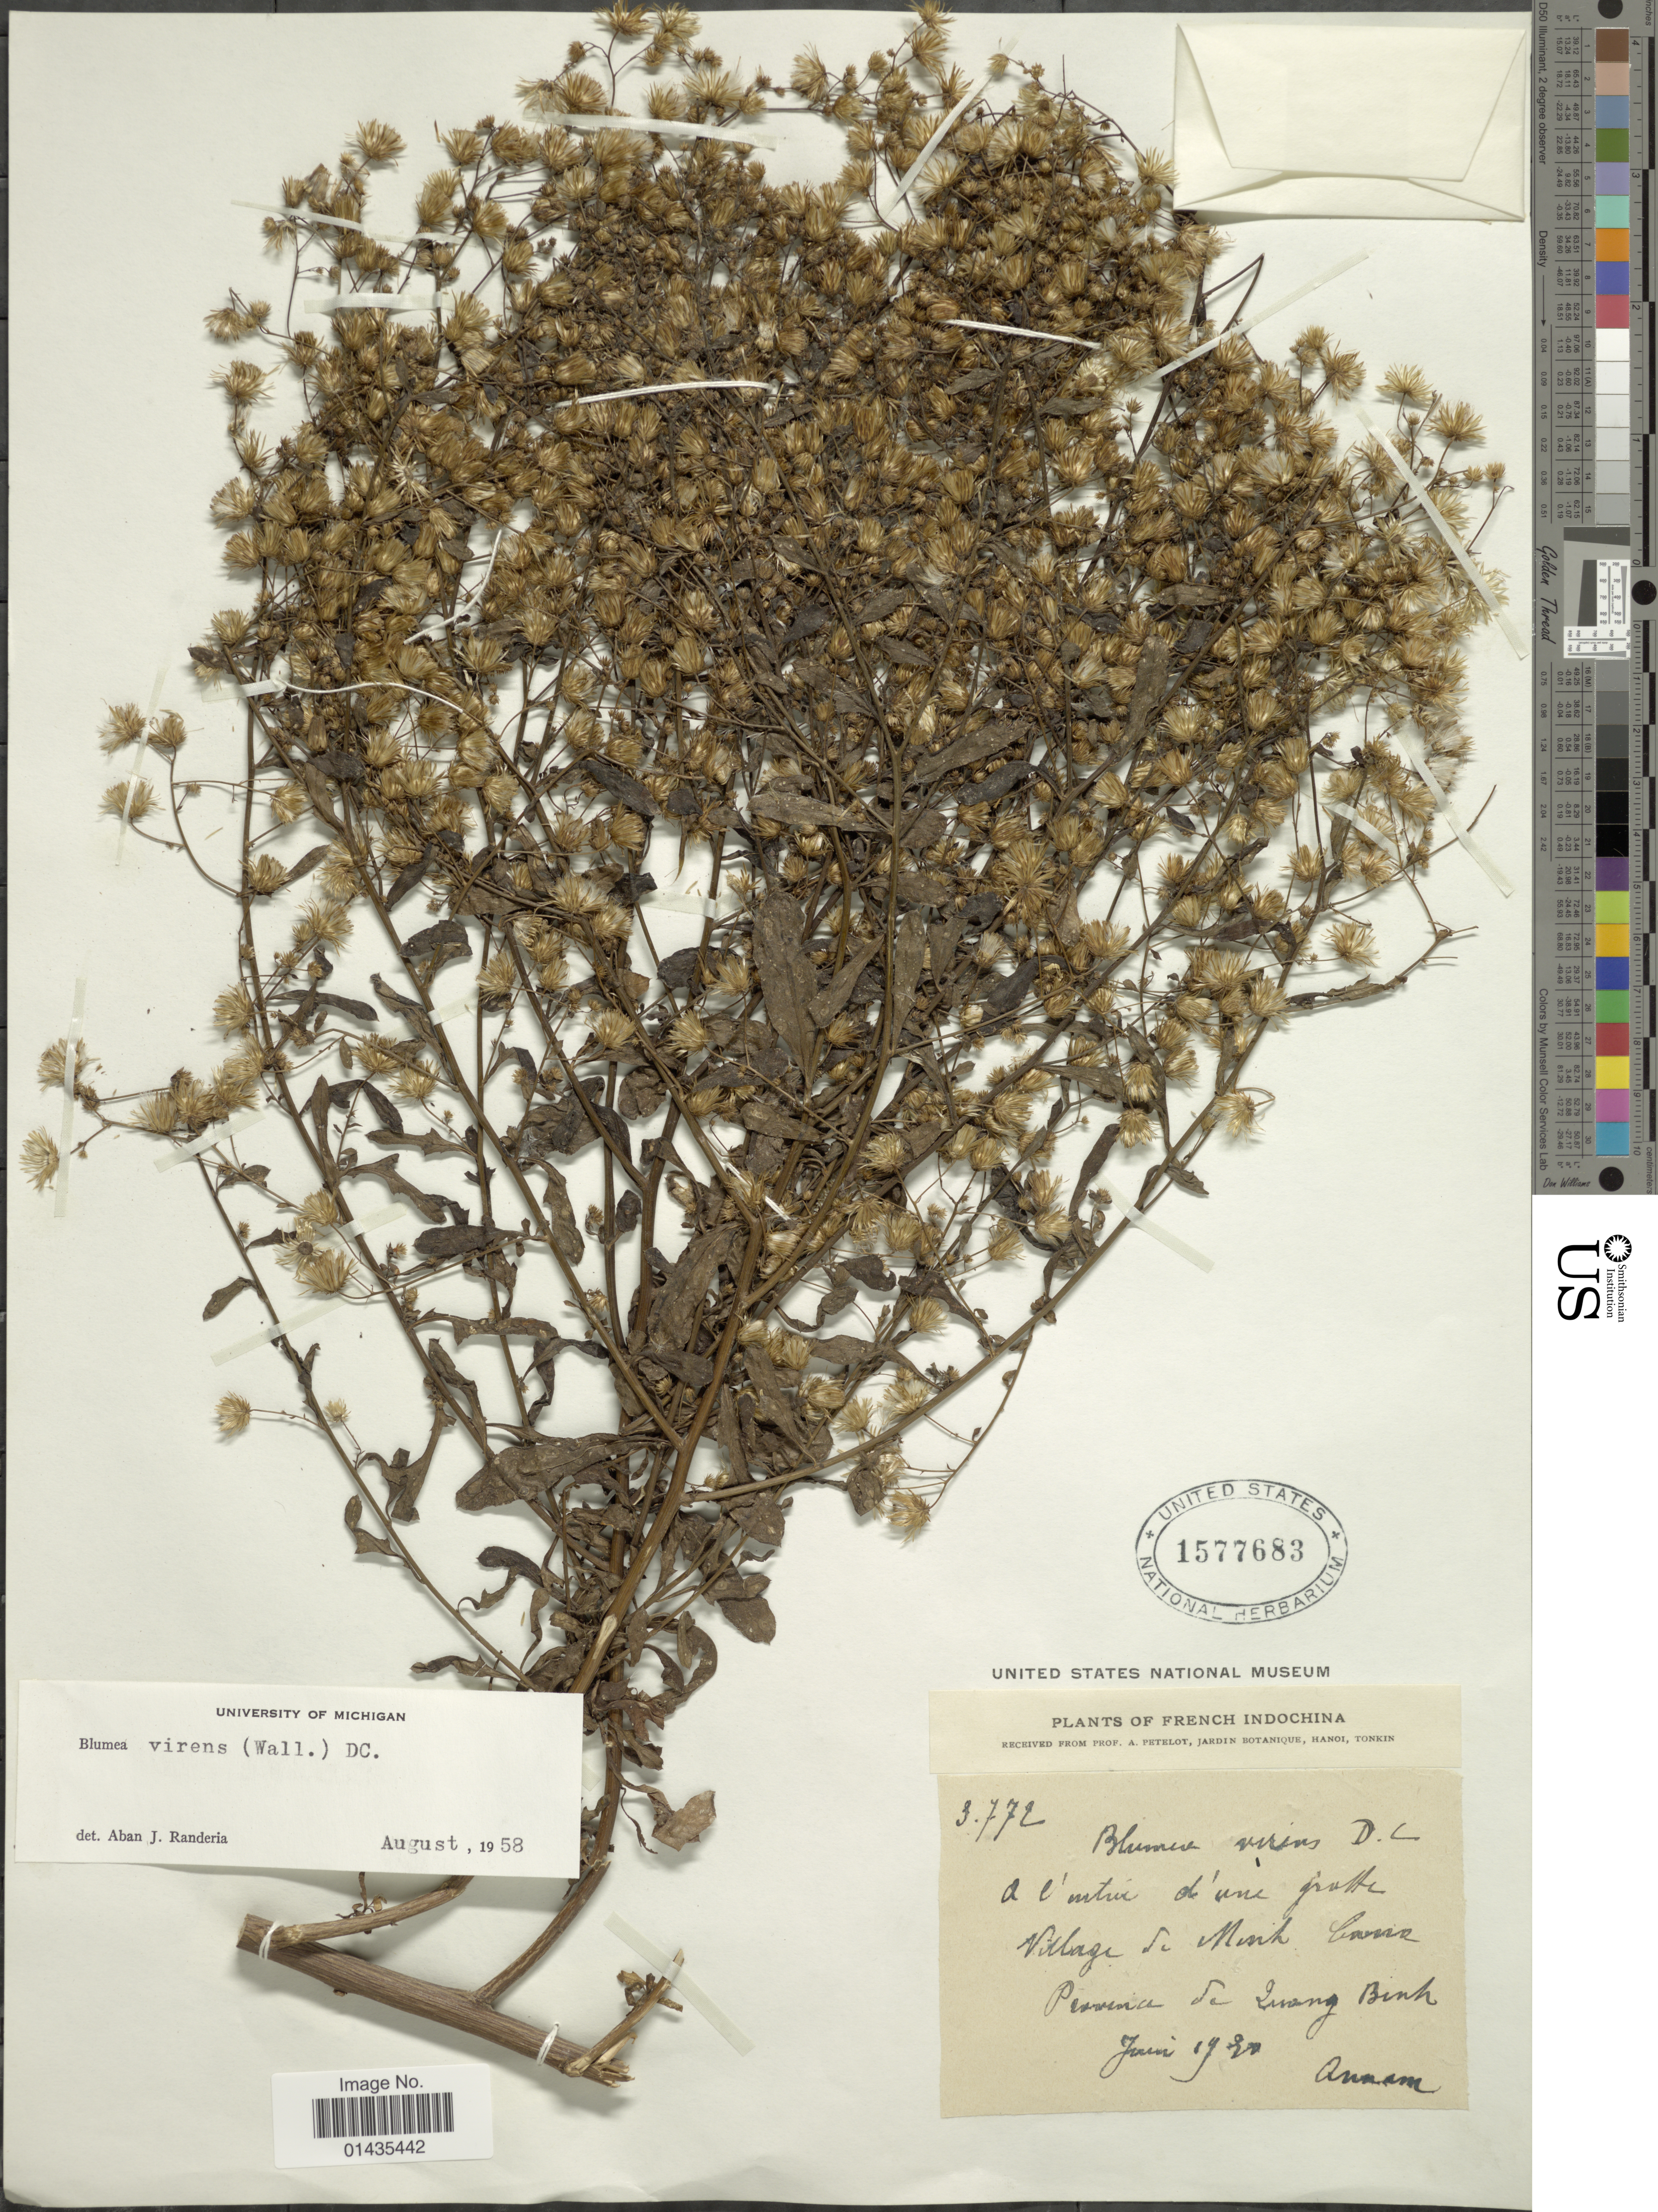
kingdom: Plantae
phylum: Tracheophyta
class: Magnoliopsida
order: Asterales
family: Asteraceae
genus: Blumea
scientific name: Blumea virens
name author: DC.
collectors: -. Quarre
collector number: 3772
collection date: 1972-06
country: Vietnam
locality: French Indochina, Village de Mesik C [illegible text], Province de Quong Binh [interpreted]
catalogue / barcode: US 1577683